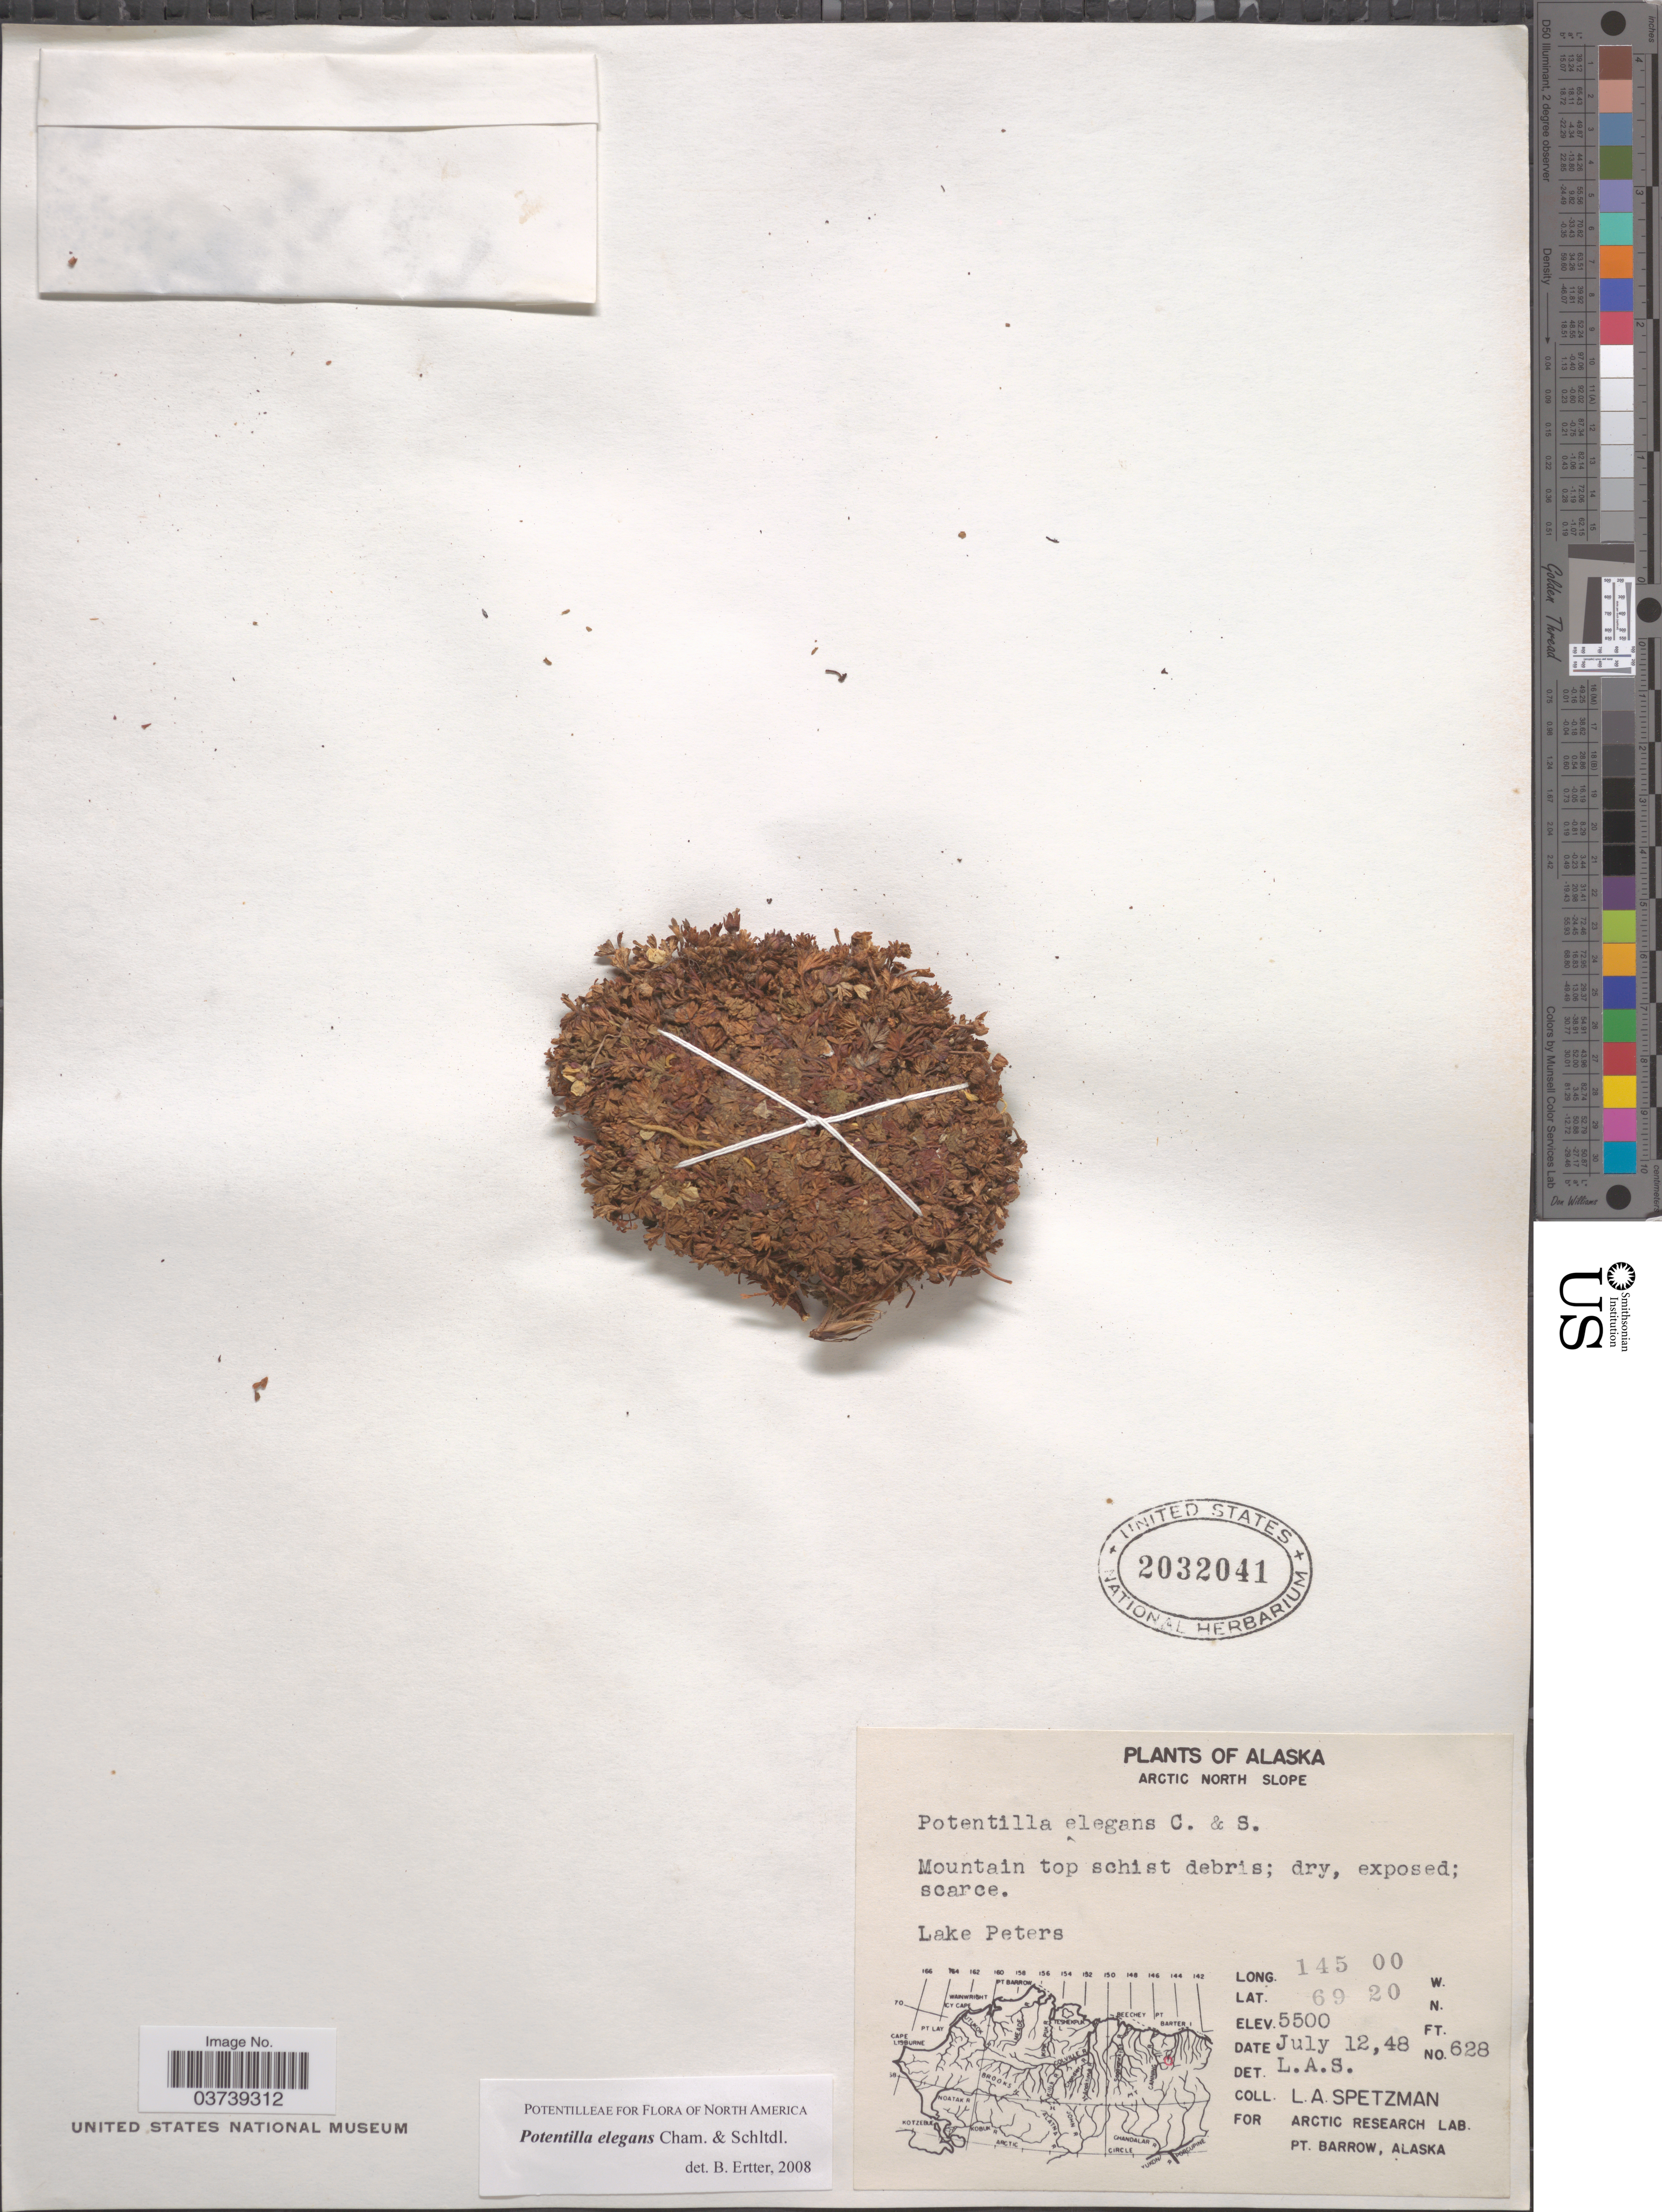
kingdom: Plantae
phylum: Tracheophyta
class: Magnoliopsida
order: Rosales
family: Rosaceae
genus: Potentilla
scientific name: Potentilla elegans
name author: Cham. & Schltr.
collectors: L. Spetzman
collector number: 628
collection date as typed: Transcribed d/m/y: 12/7/48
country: United States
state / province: Alaska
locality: Arctic North Slope. Lake Peters.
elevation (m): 1676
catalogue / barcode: US 20332041